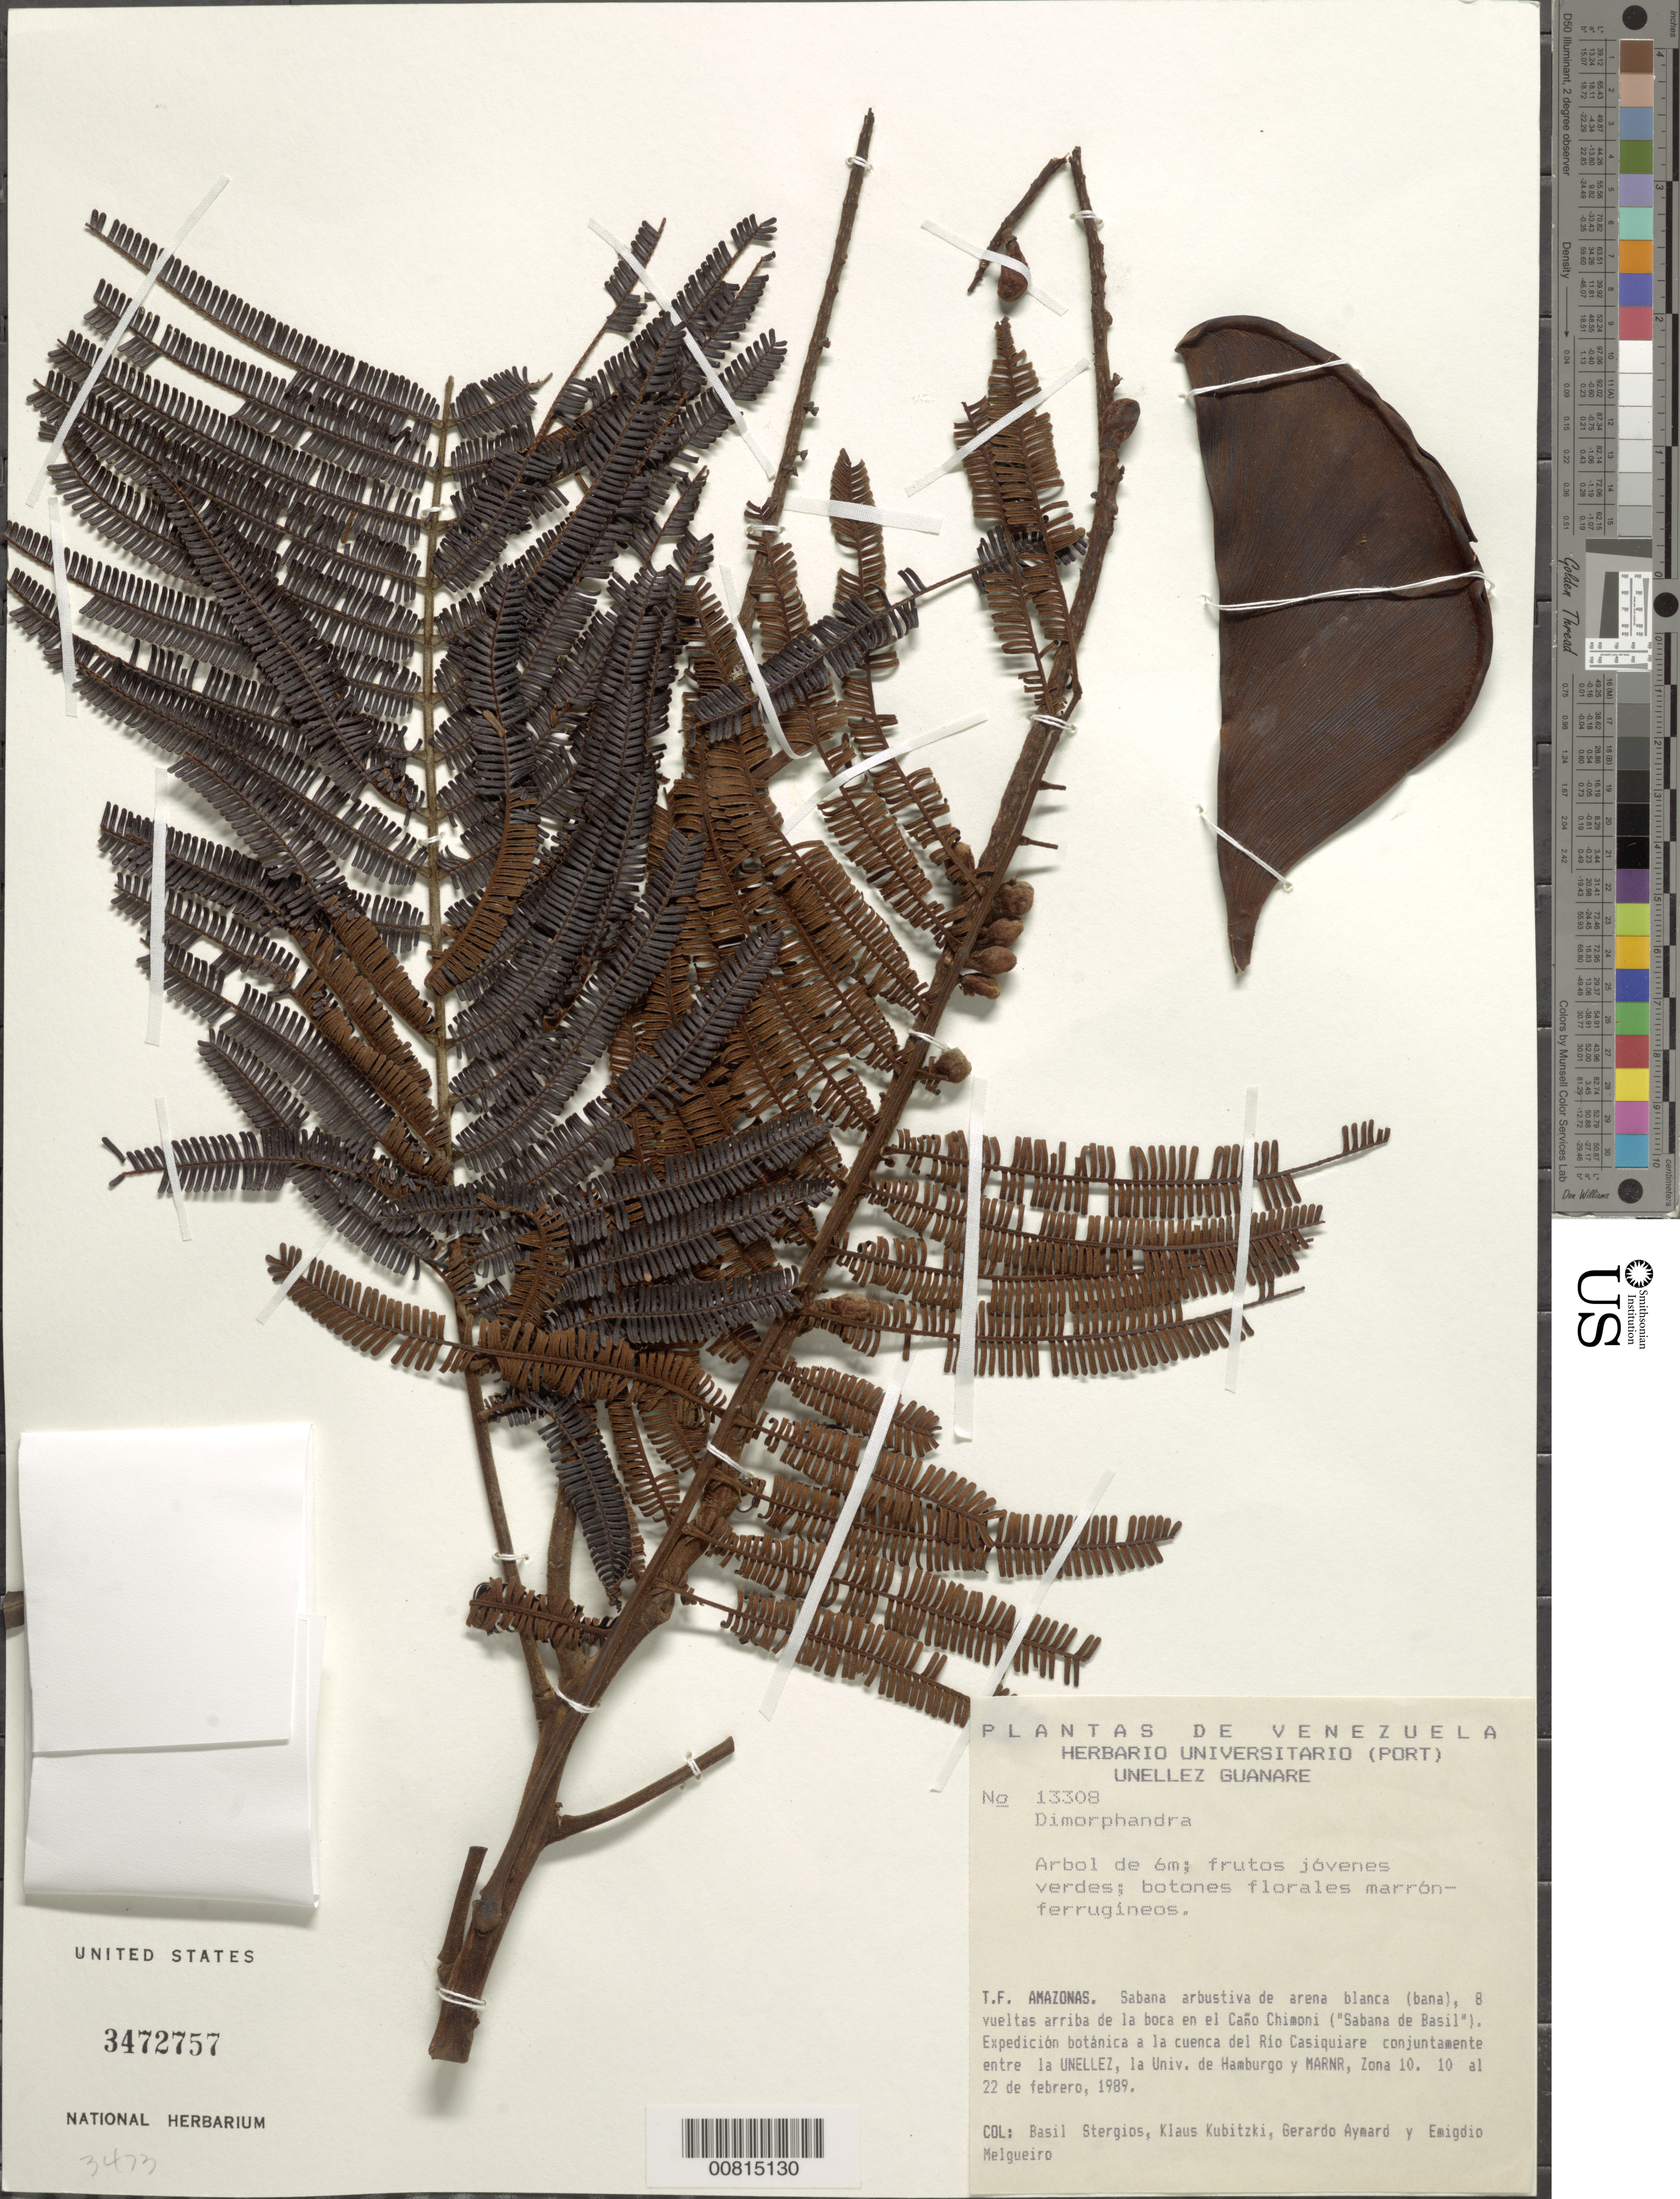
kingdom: Plantae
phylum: Tracheophyta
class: Magnoliopsida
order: Fabales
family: Fabaceae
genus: Dimorphandra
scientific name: Dimorphandra cuprea subsp. cuprea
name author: Sprague & Sandwith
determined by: Silva, G. S.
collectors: B. G. Stergios, K. Kubitzki, G. A. Aymard & E. Melgueiro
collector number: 13308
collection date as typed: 10-Feb-89 to 22-Feb-89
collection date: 1989-02-10/1989-02-22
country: Venezuela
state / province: Amazonas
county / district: Río Negro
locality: Río Casiquiare basin; Caño Chimoni ("Sabana de Basil")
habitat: Sabana arbustiva de arena blanca (bana)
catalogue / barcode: US 3472757